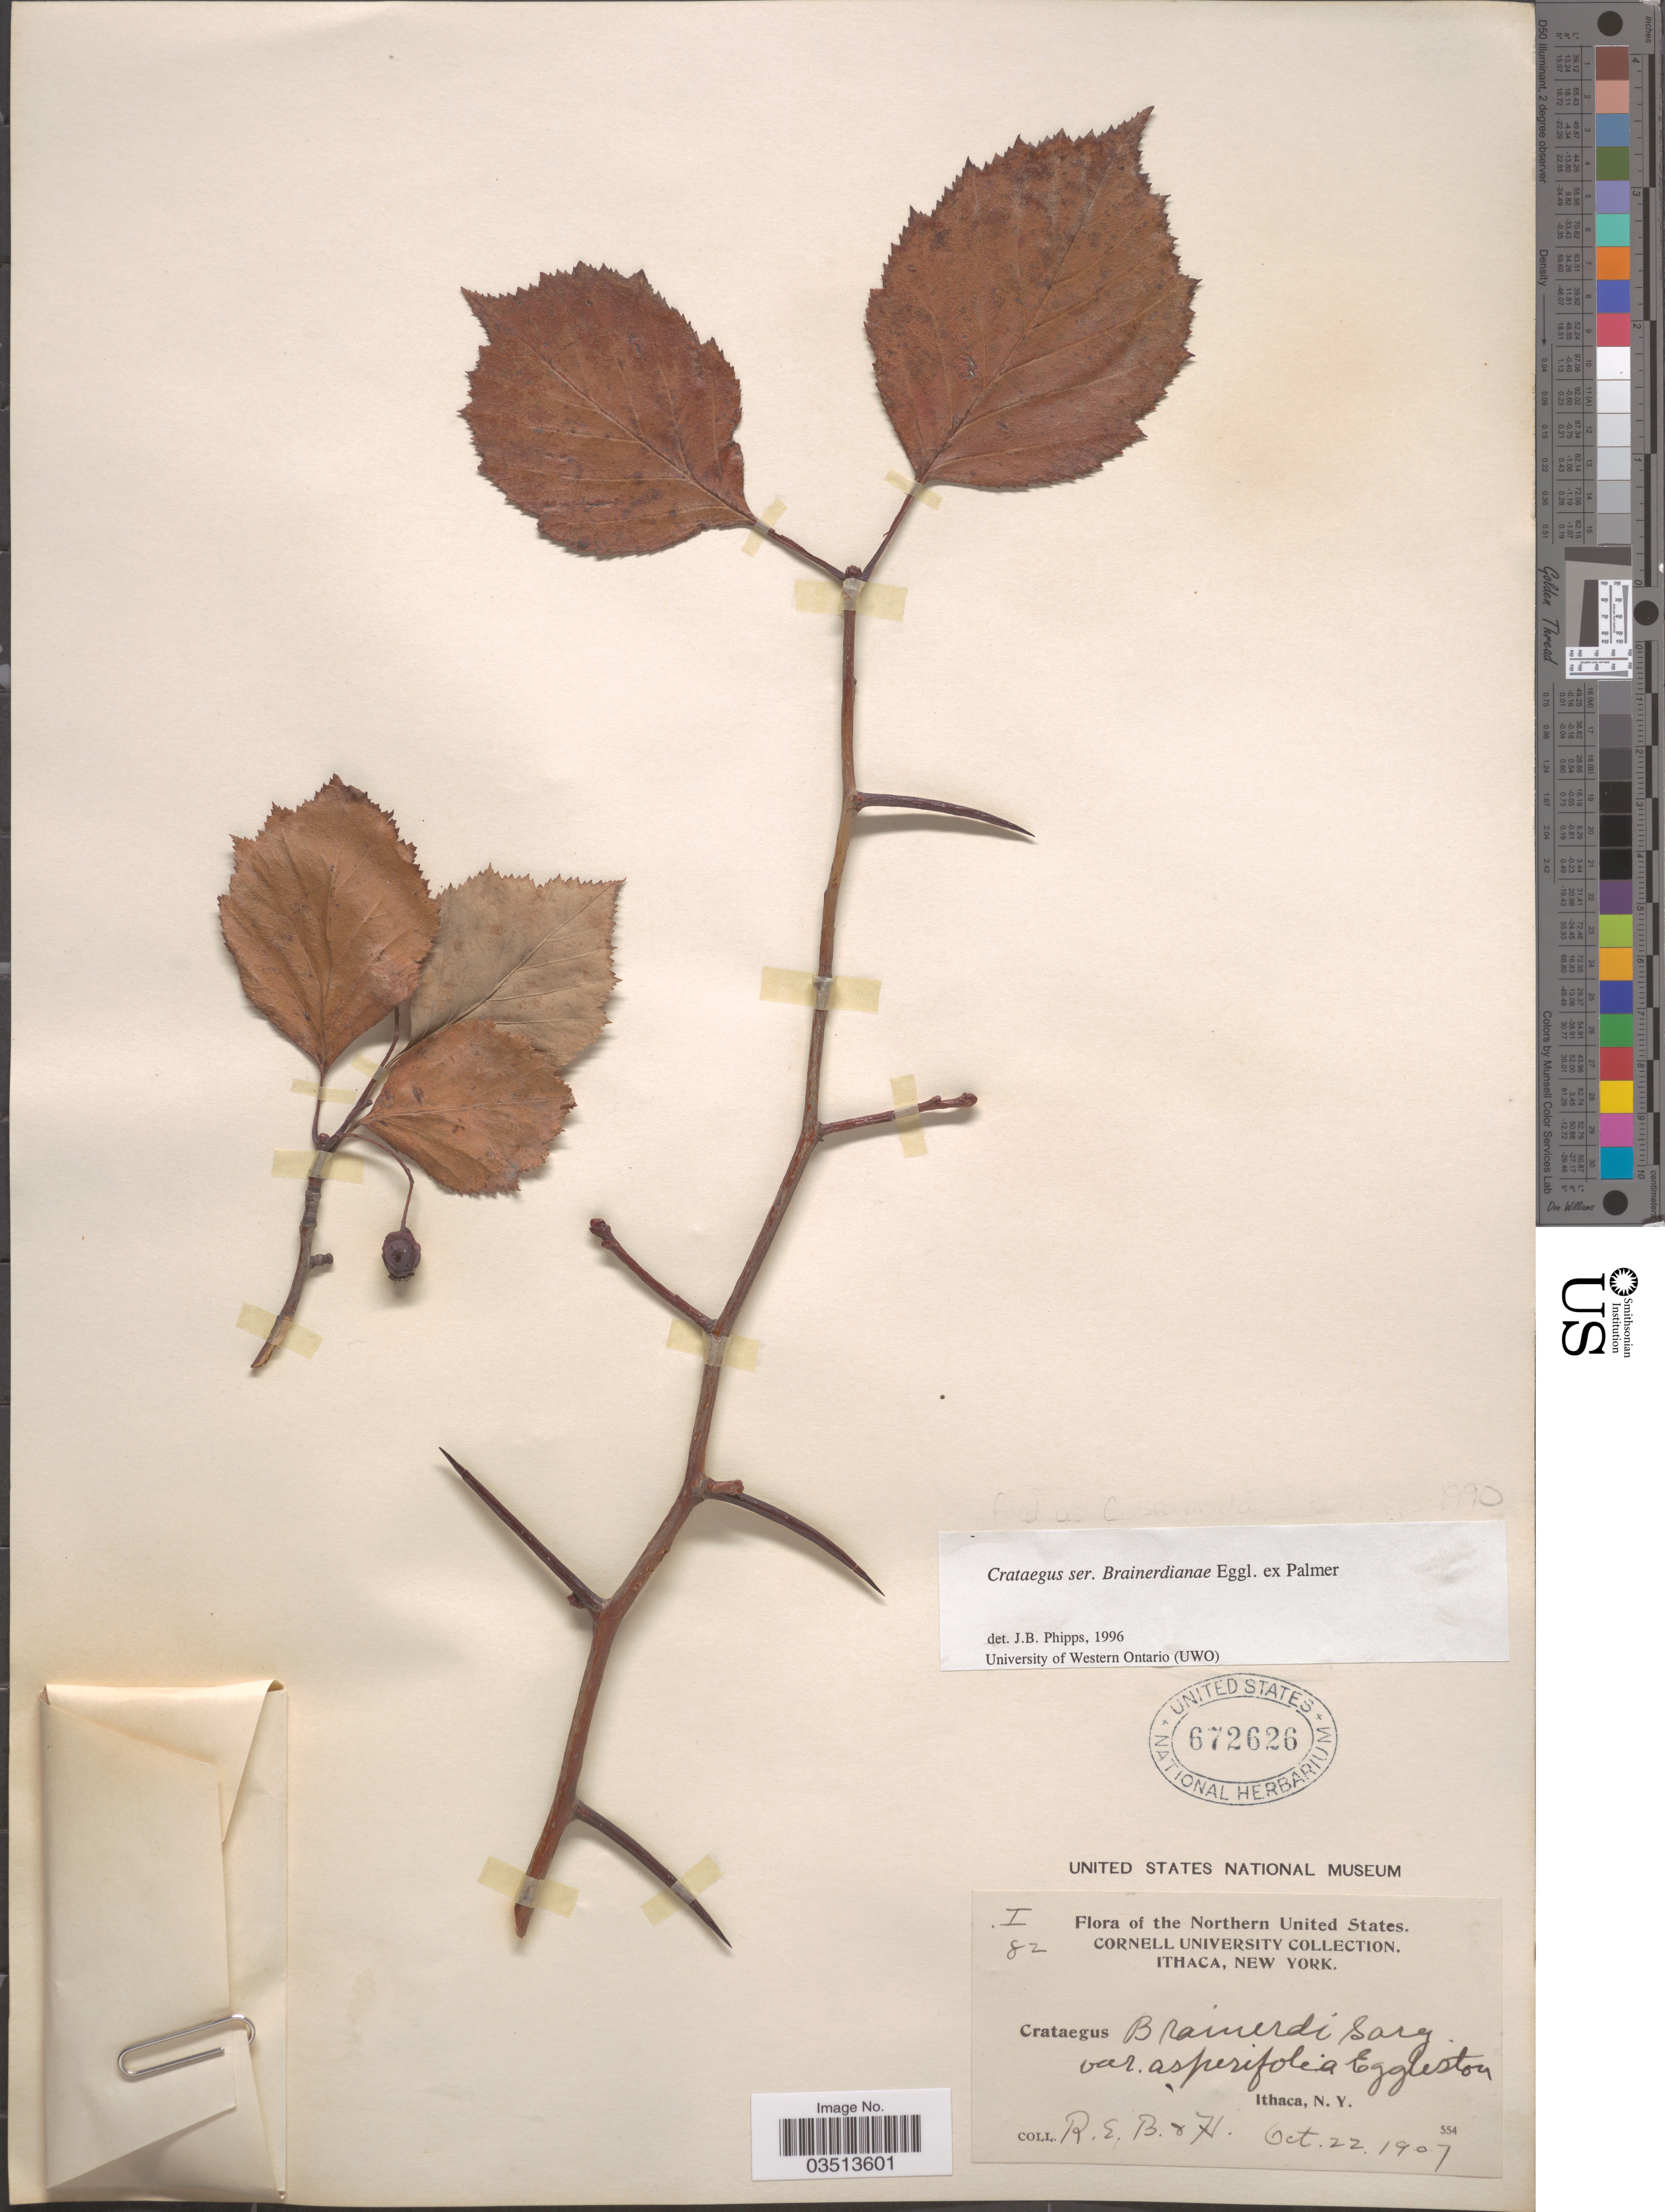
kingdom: Plantae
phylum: Tracheophyta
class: Magnoliopsida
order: Rosales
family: Rosaceae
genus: Crataegus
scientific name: Crataegus brainerdii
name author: Sarg.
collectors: R.E.B. & H.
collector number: I82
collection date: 1907-10-22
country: United States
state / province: New York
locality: Northern United States. Ithaca.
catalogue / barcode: US 672626